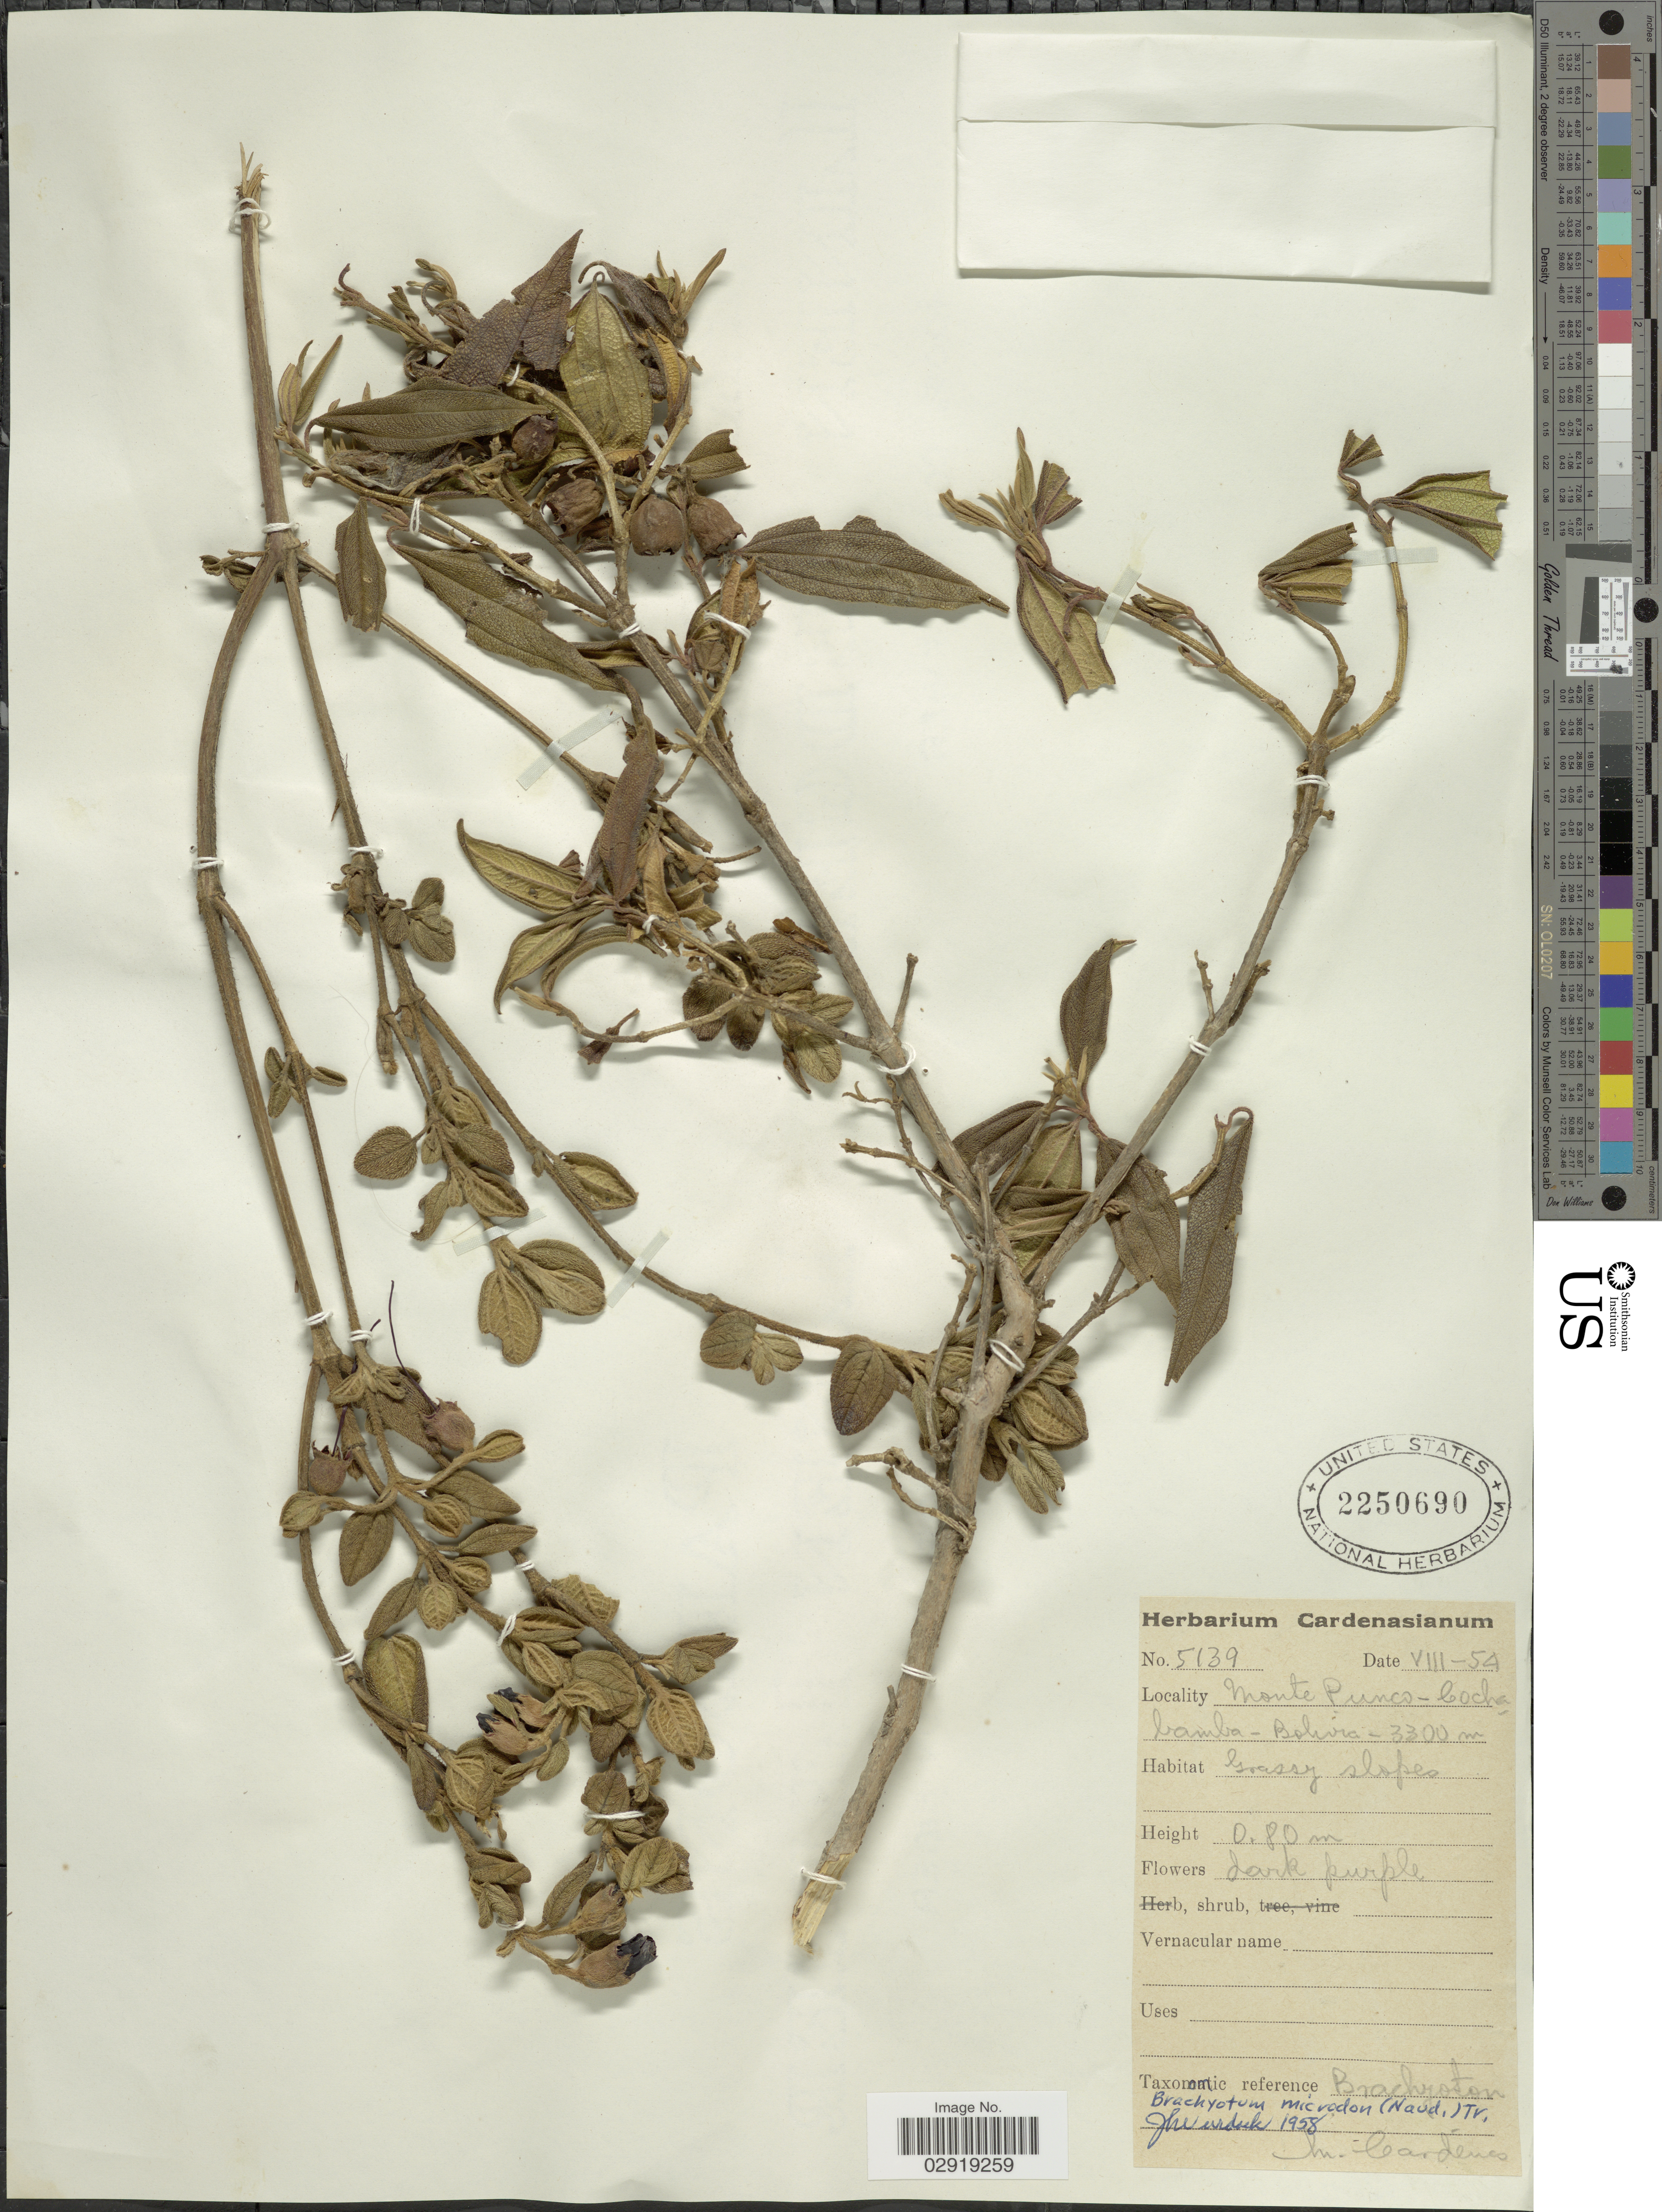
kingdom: Plantae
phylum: Tracheophyta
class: Magnoliopsida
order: Myrtales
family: Melastomataceae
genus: Brachyotum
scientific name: Brachyotum microdon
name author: (Naudin) Triana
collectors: M. Cárdenas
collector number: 5139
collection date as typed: Transcribed d/m/y: /8/54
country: Bolivia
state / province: Cochabamba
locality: Monte Punco-Cochabamba.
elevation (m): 3300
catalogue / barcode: US 2250690